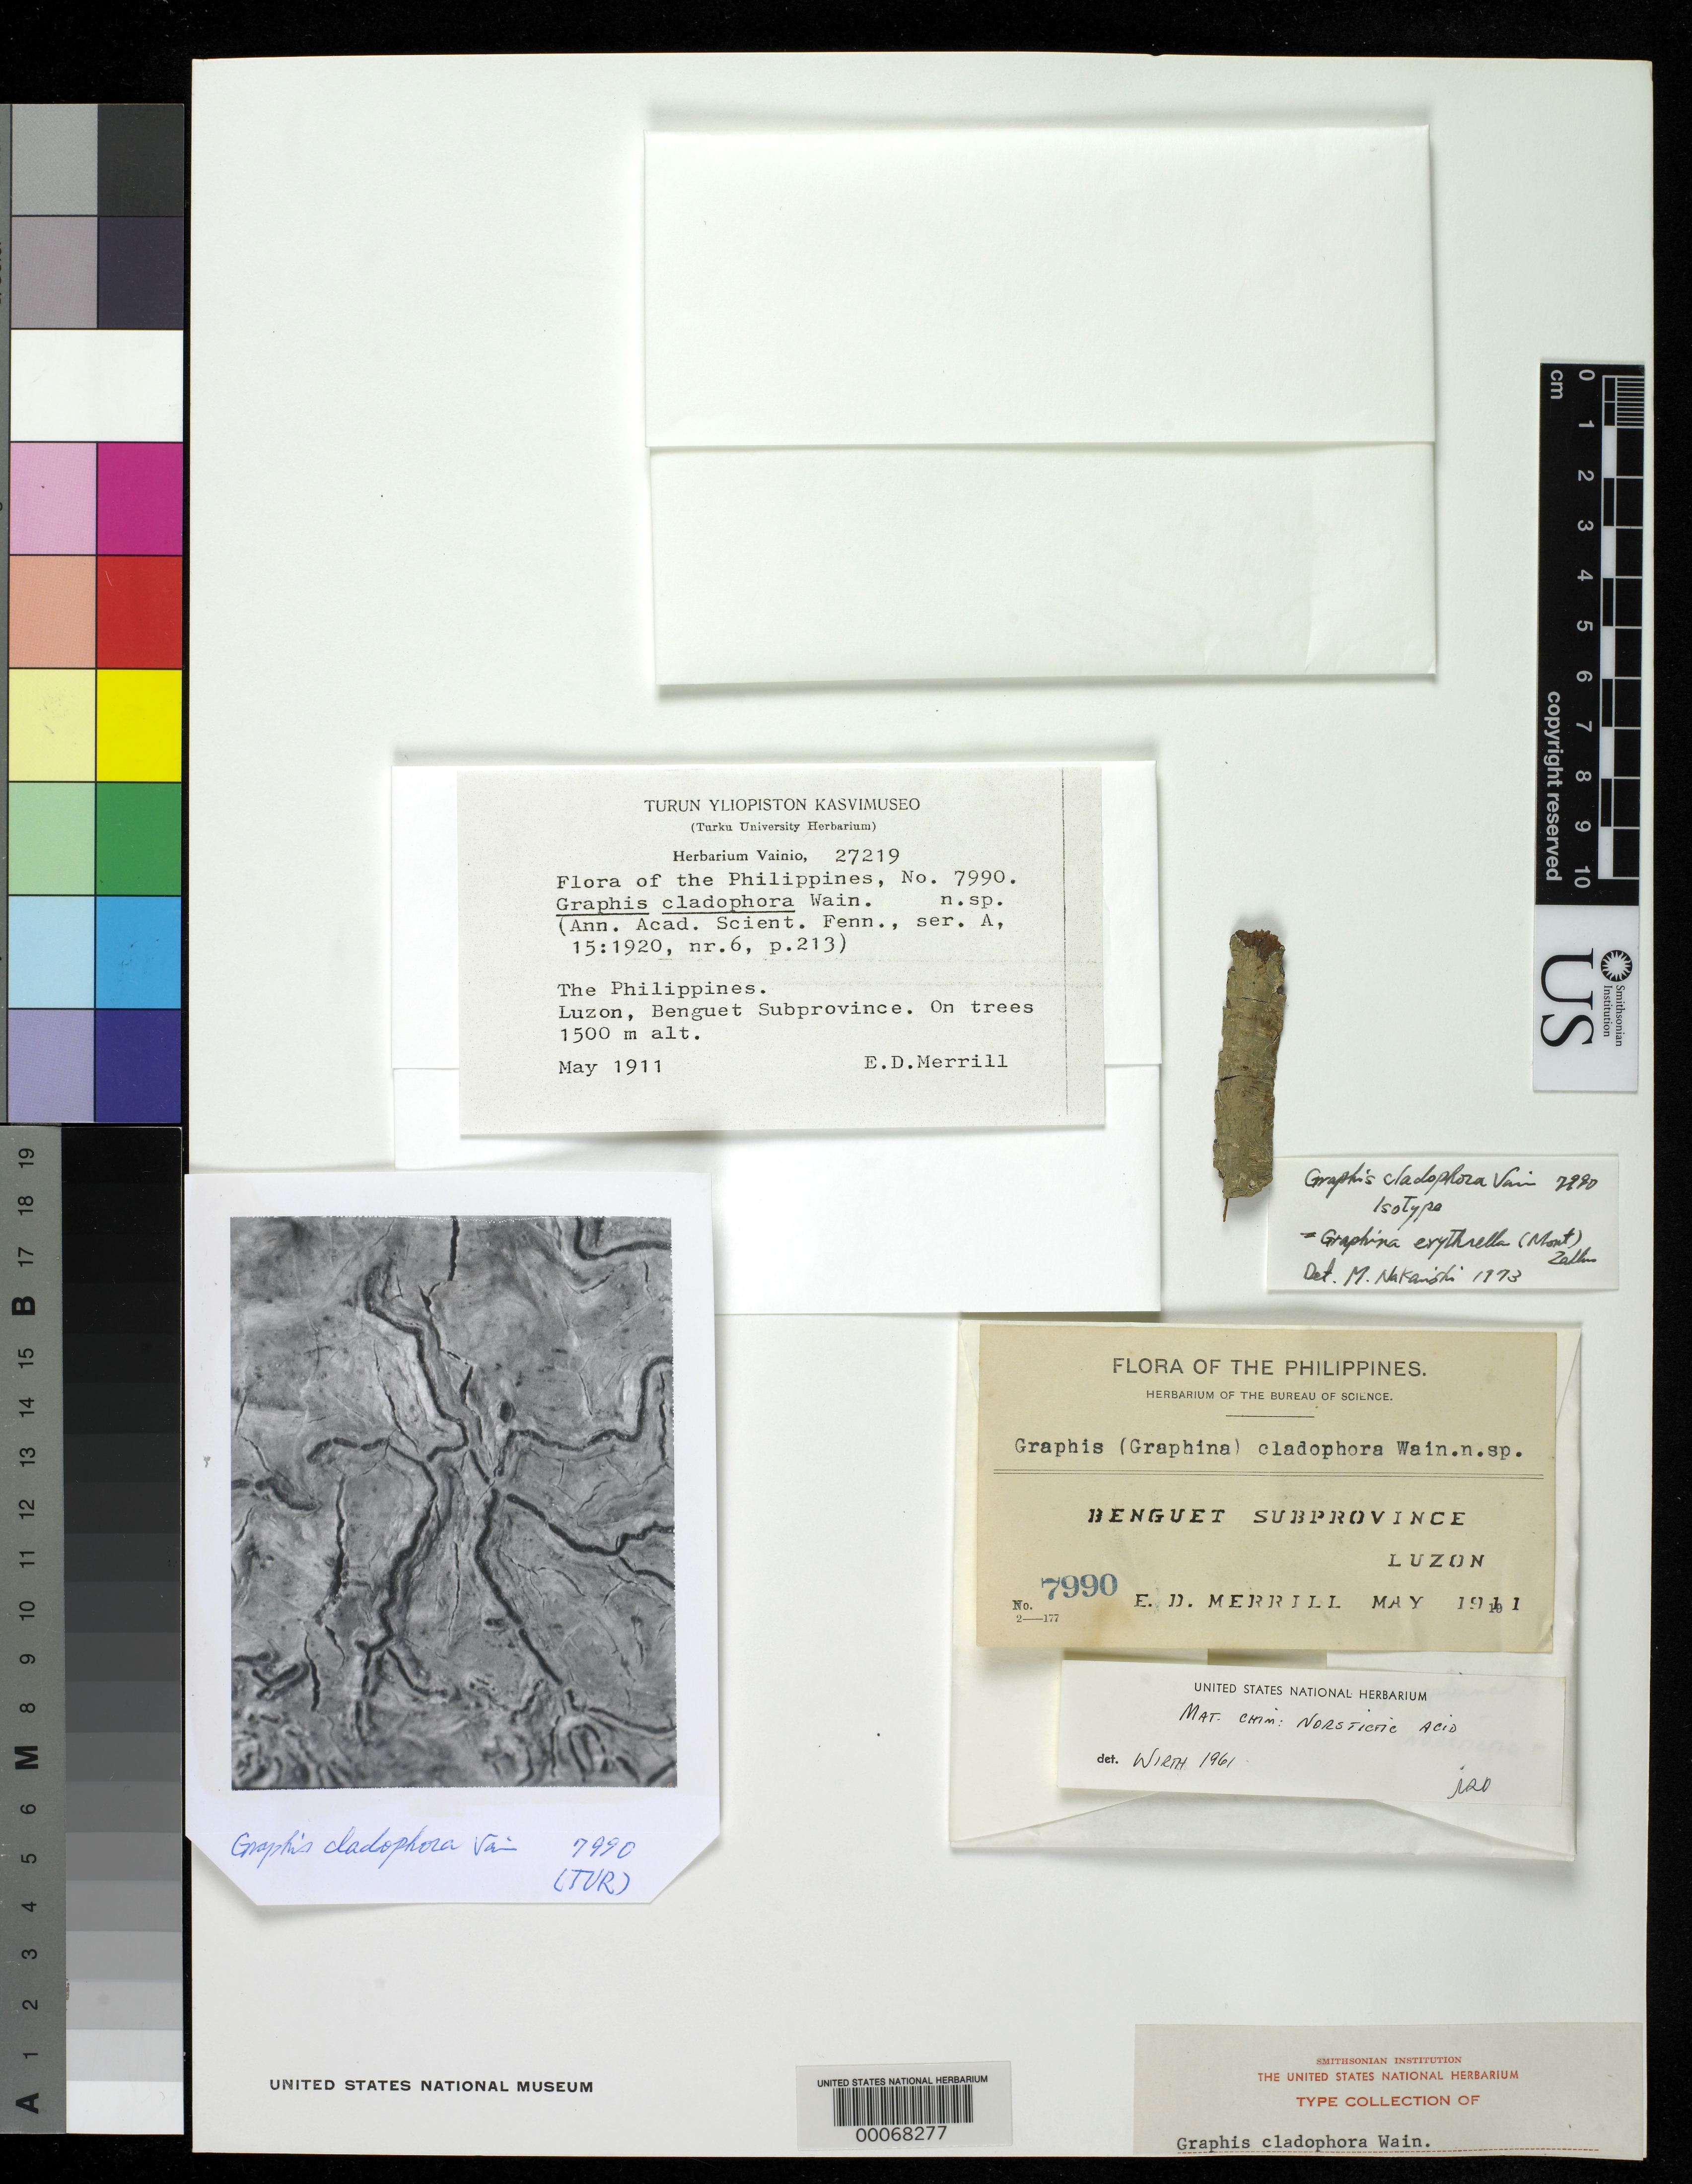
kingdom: Fungi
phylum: Ascomycota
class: Lecanoromycetes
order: Ostropales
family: Graphidaceae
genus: Graphis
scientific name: Graphis cladophora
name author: Vain.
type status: Isotype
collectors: E. D. Merrill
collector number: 7996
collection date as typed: May 1911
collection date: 1911-05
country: Philippines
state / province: Cordillera (Administrative Region)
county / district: Benguet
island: Luzon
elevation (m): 1500